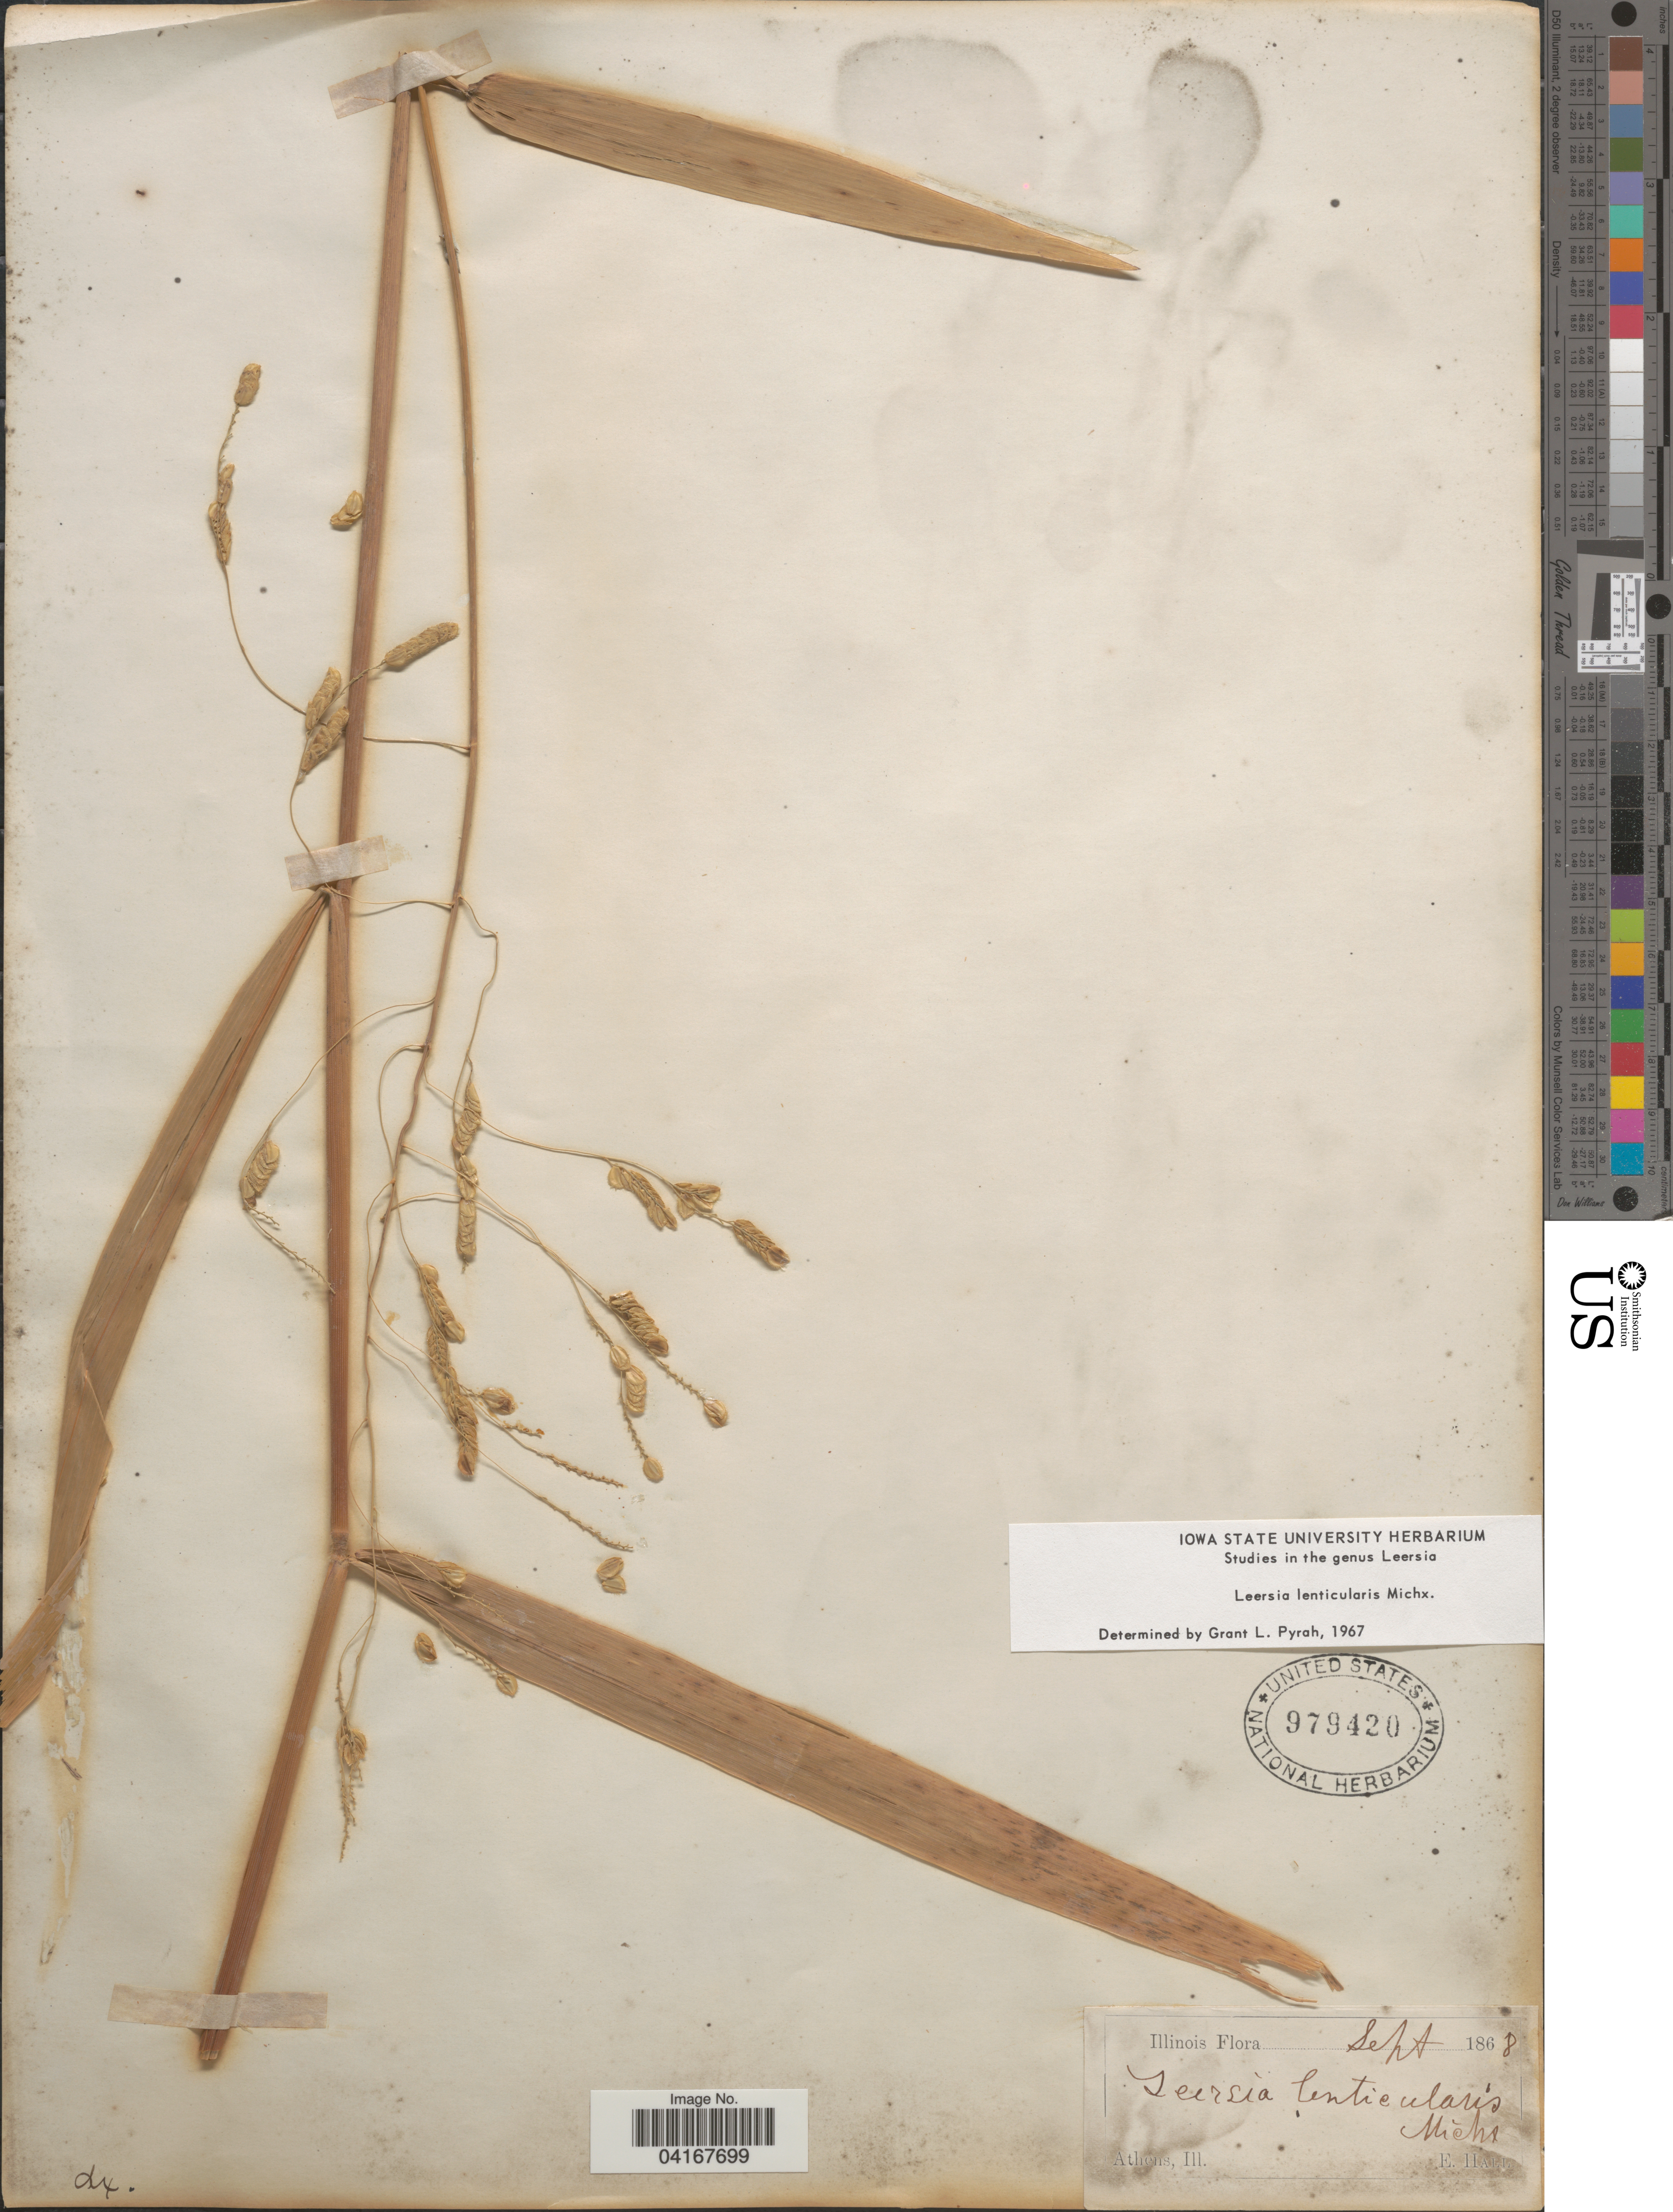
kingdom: Plantae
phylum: Tracheophyta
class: Liliopsida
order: Poales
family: Poaceae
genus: Leersia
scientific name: Leersia lenticularis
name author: Michx.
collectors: E. Hall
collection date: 1868-09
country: United States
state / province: Illinois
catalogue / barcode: US 979420